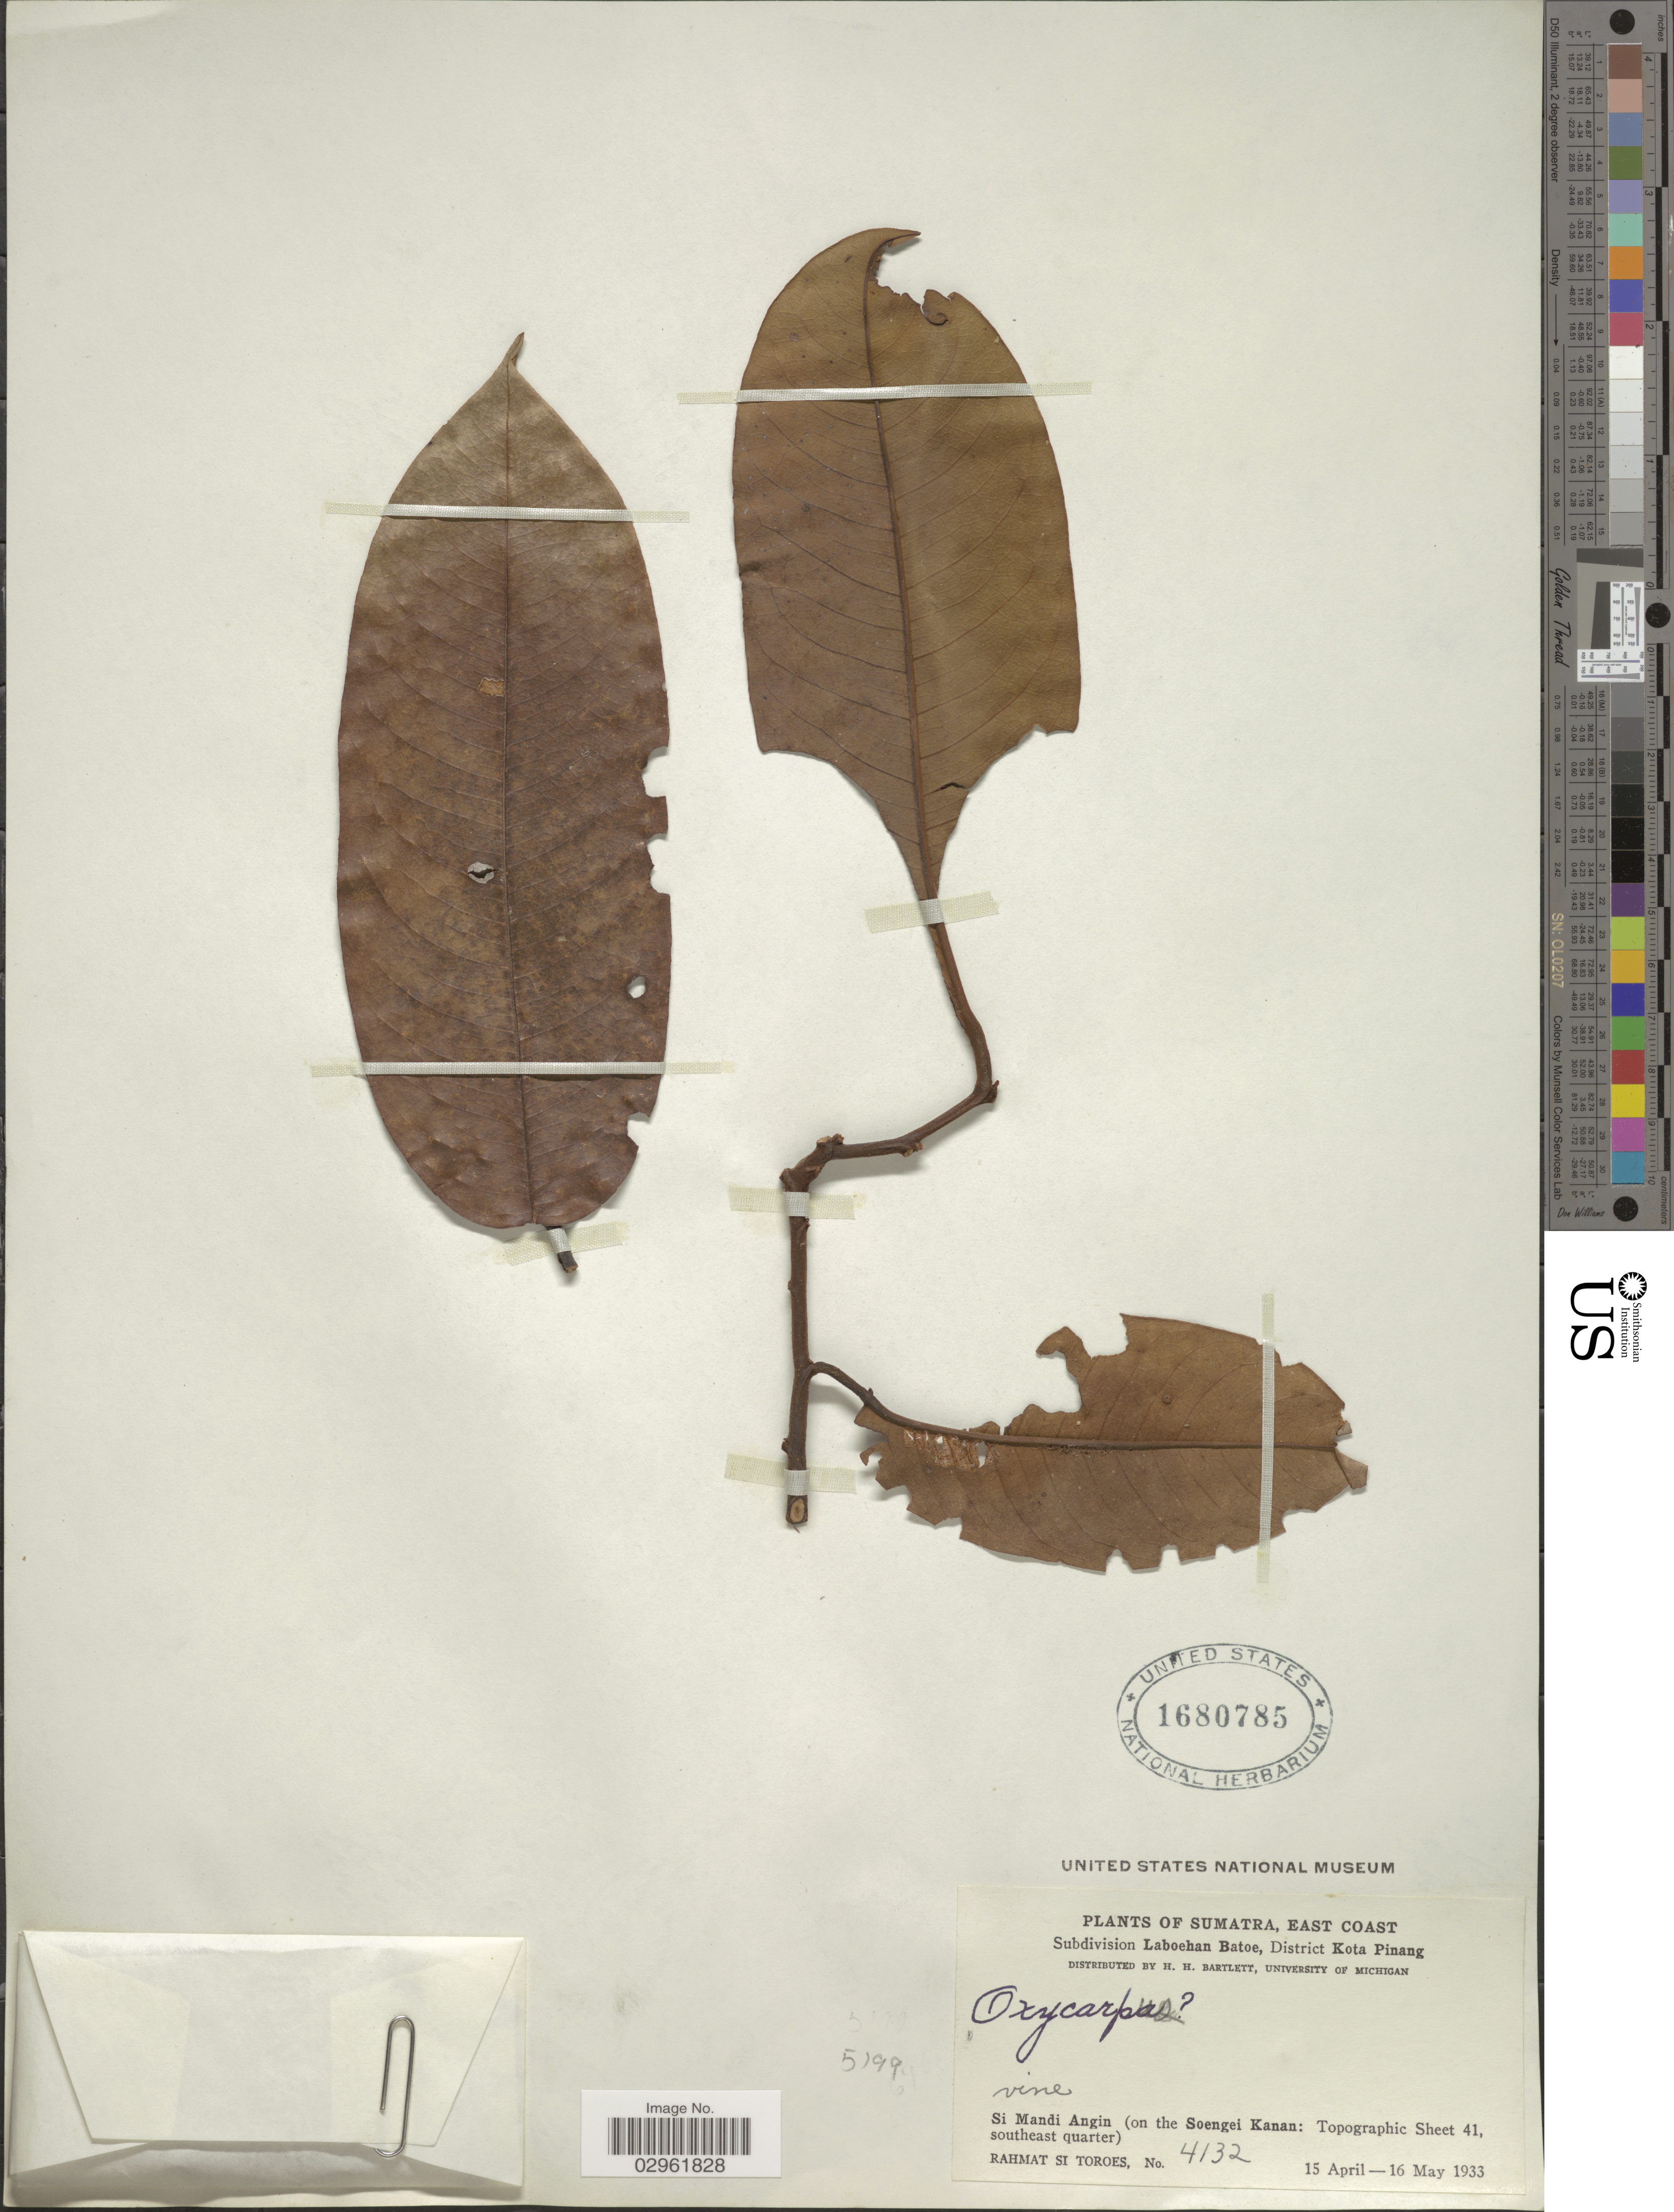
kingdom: Plantae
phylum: Tracheophyta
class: Magnoliopsida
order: Malpighiales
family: Clusiaceae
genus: Garcinia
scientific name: Garcinia sp.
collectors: Rahmat Si Boeea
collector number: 4132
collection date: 1933-04-15/1933-05-16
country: Indonesia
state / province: Sumatra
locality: East Coast, Subdivision Laboehan Batoe, District Kota Pinang, Si Mandi Angin (on the Soengei Kanan: Topographic Sheet 41, southeast quarter).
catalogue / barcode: US 1680785